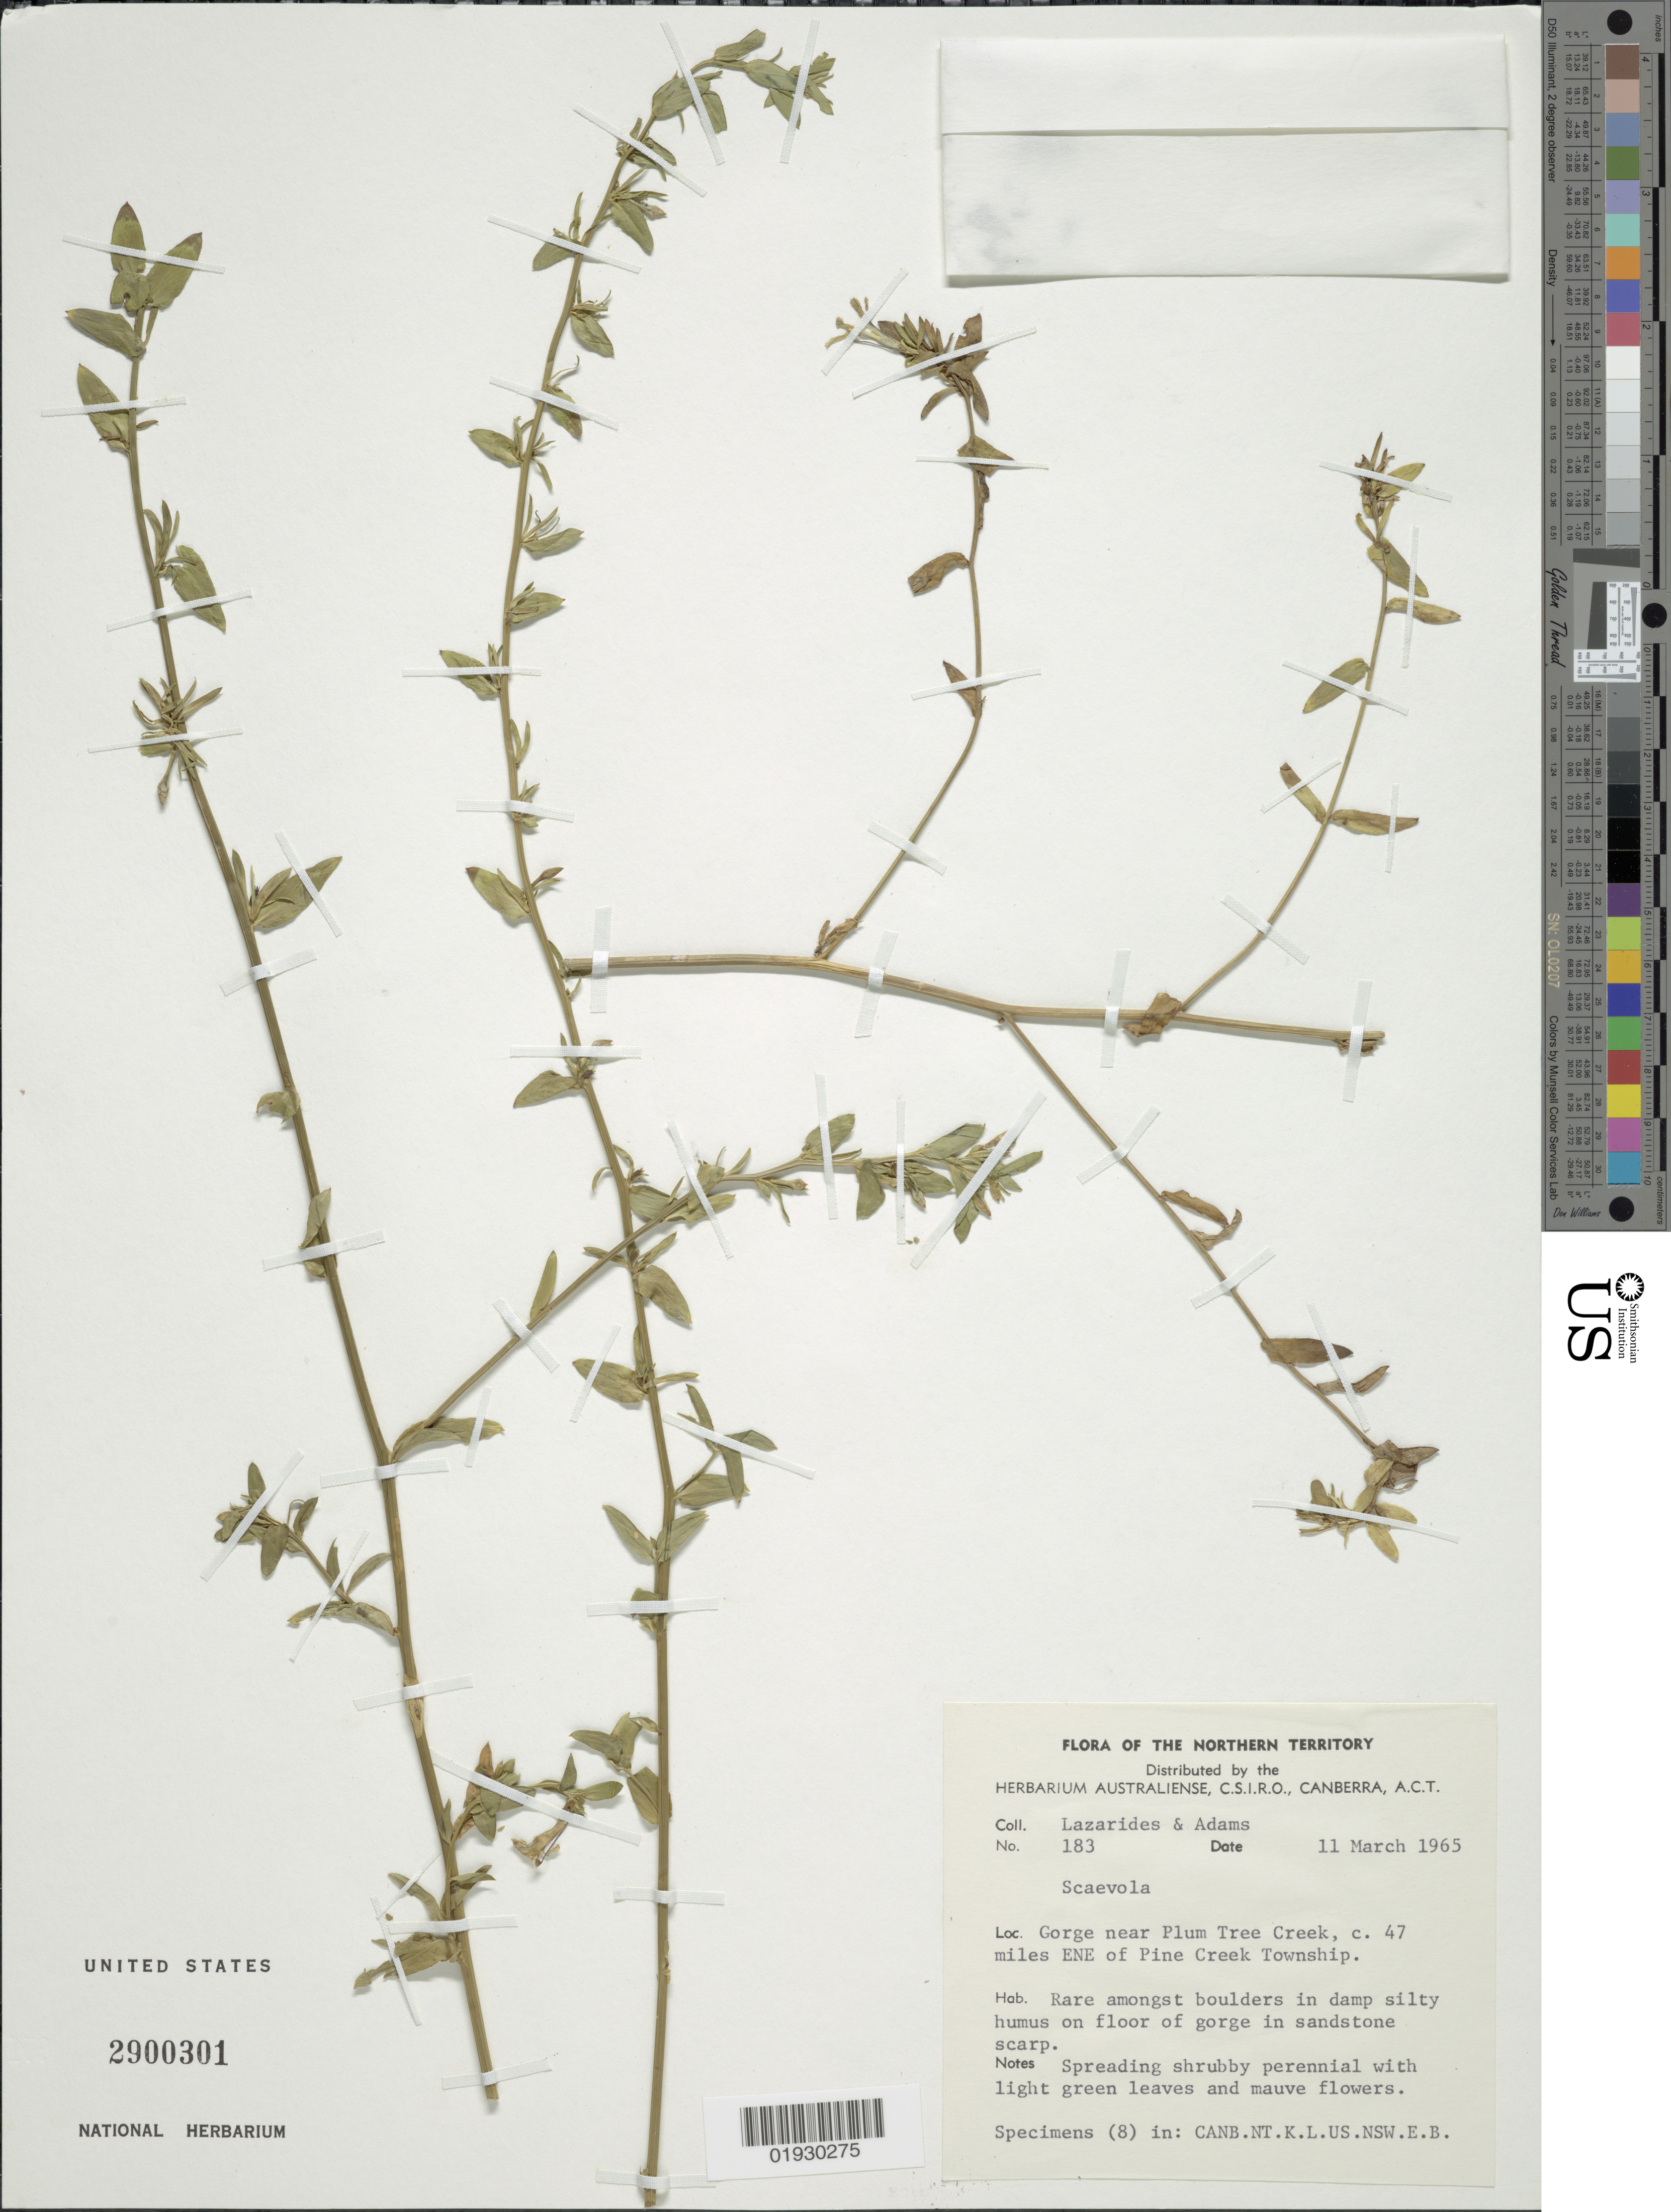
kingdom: Plantae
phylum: Tracheophyta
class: Magnoliopsida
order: Asterales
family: Goodeniaceae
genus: Scaevola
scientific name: Scaevola sp.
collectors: M. Lazarides & Adams, --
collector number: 183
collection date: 1965-03-11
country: Australia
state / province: Northern Territory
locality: Gorge near Plum Tree Creek, c. 47 miles ENE of Pine Creek Township.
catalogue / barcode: US 2900301